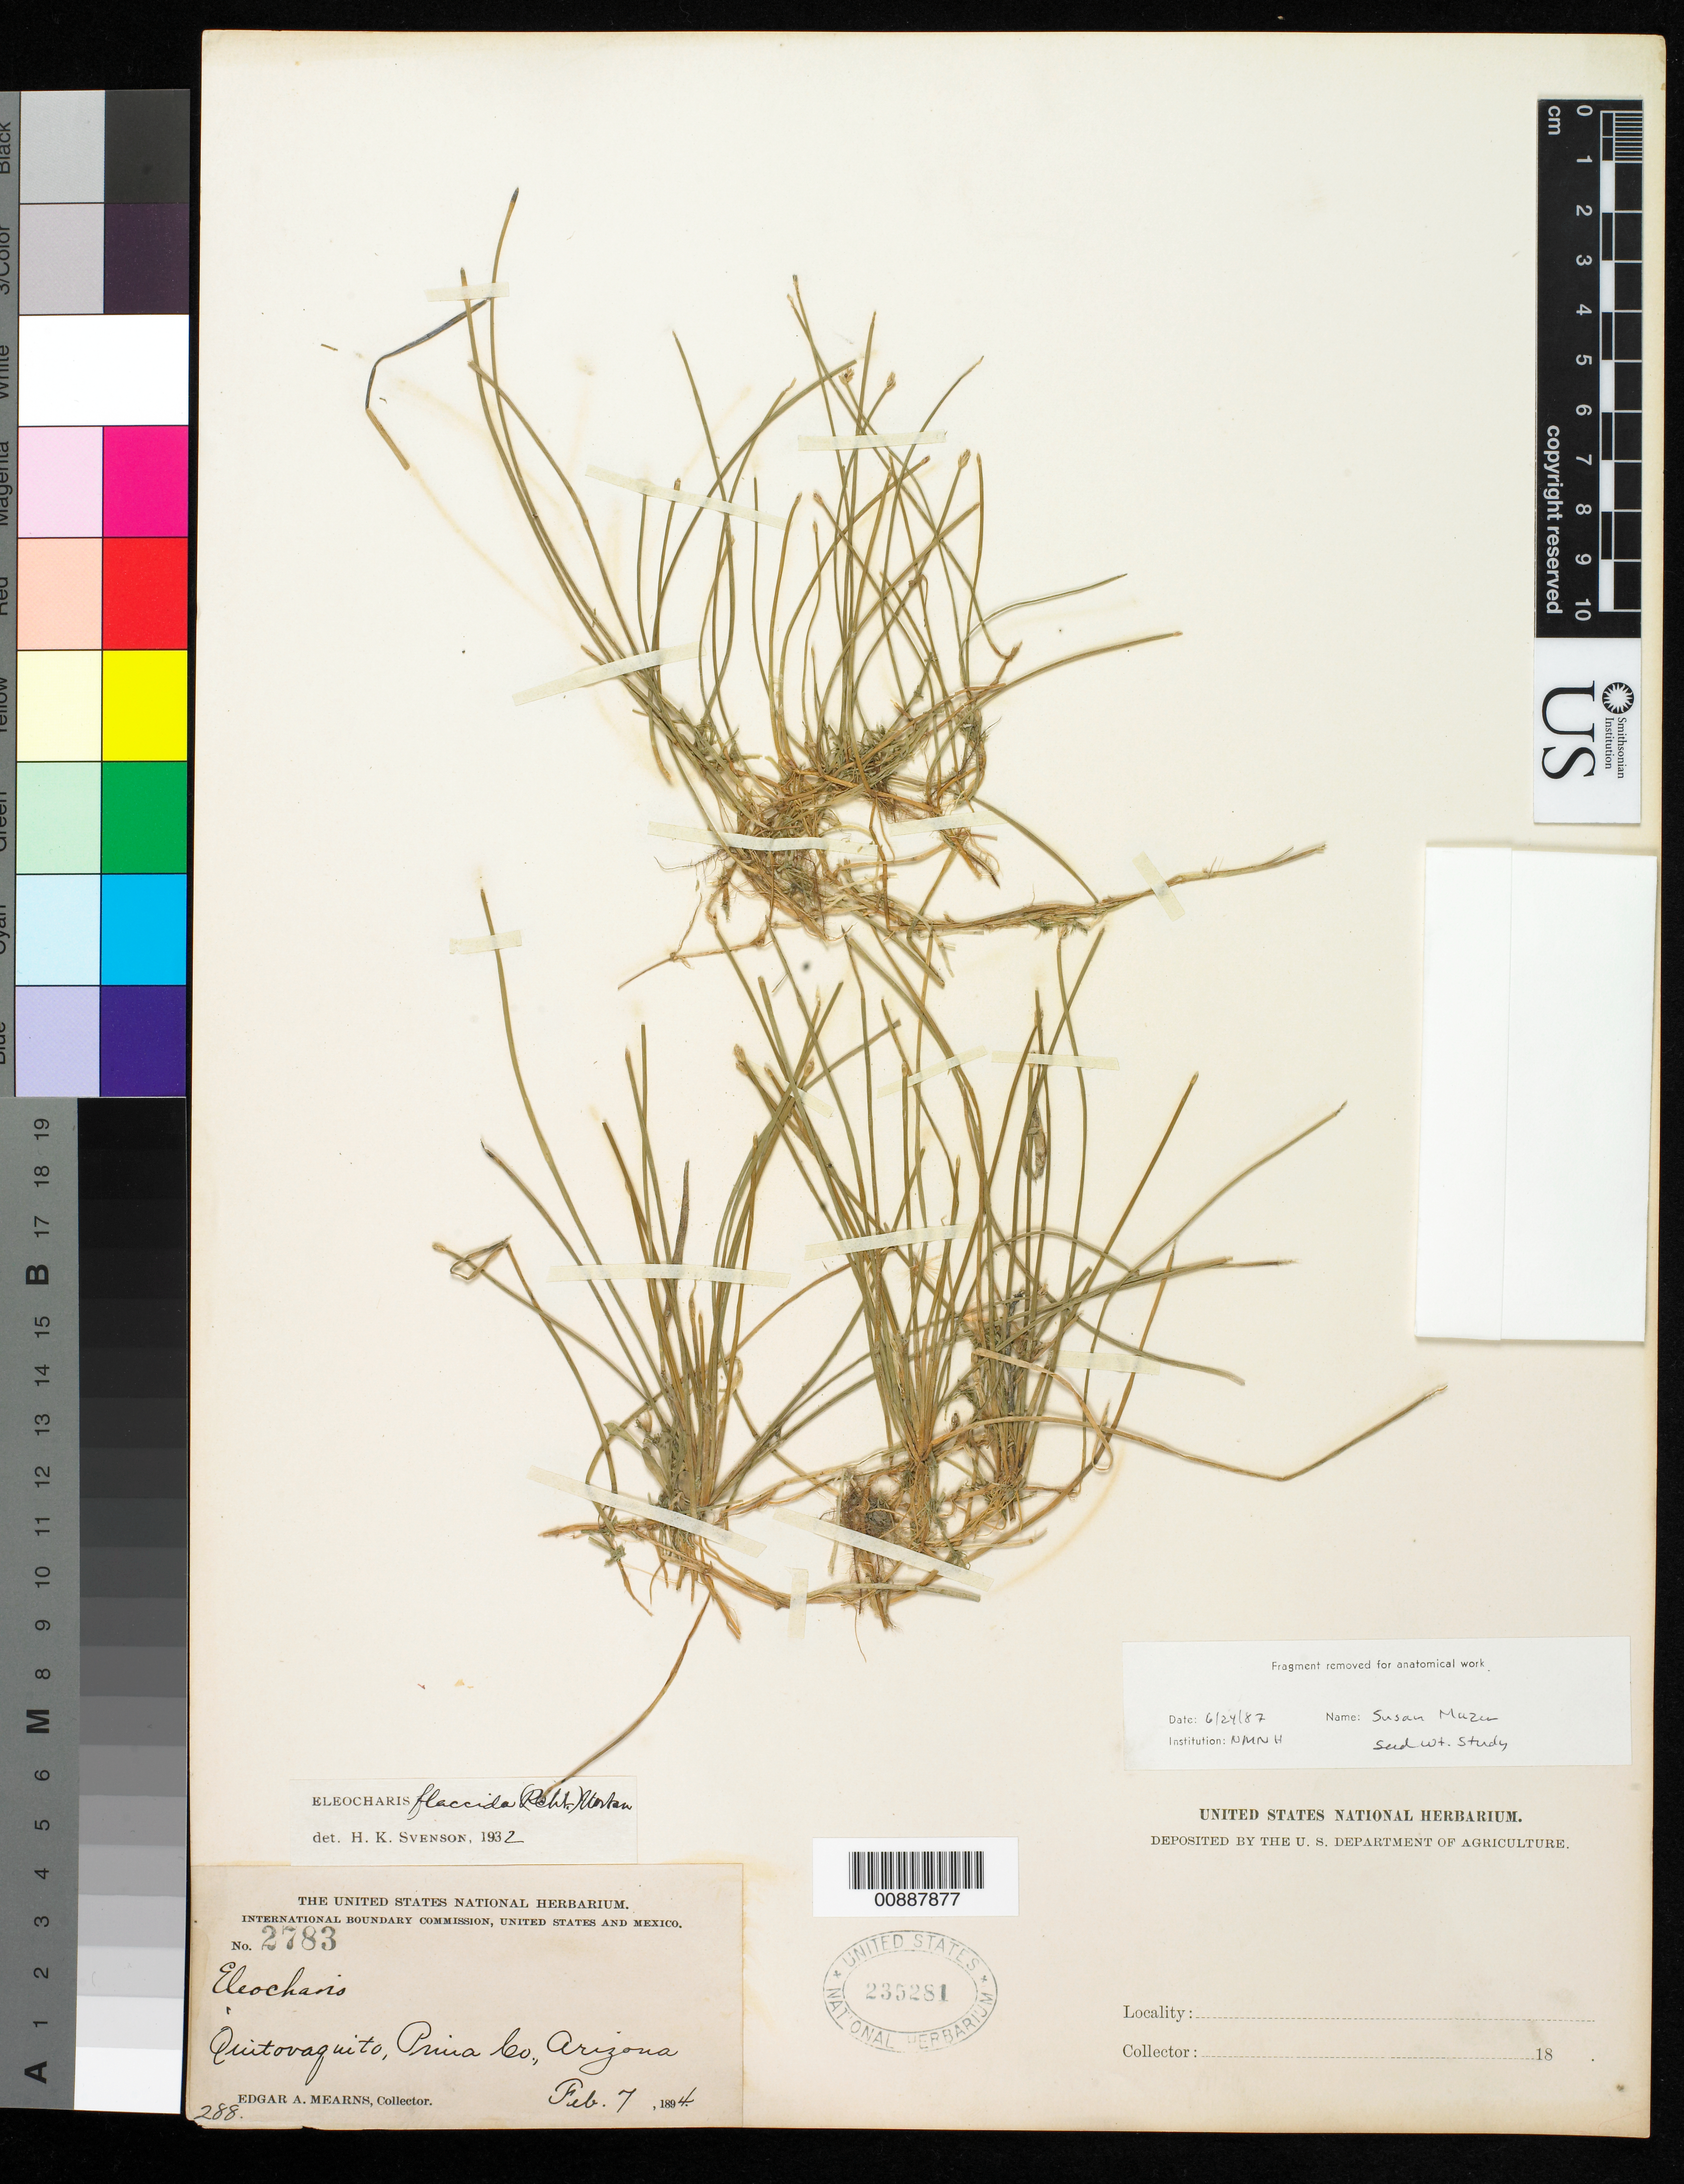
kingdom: Plantae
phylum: Tracheophyta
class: Liliopsida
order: Poales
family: Cyperaceae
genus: Eleocharis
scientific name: Eleocharis flavescens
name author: (Poir.) Urb.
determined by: Strong, Mark T., (BOT), Smithsonian Institution - National Museum of Natural History (UNITED STATES)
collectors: E. A. Mearns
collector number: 2783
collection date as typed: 07 Feb 1894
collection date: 1894-02-07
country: United States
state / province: Arizona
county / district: Pima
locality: Quitovaquito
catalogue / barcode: US 235281